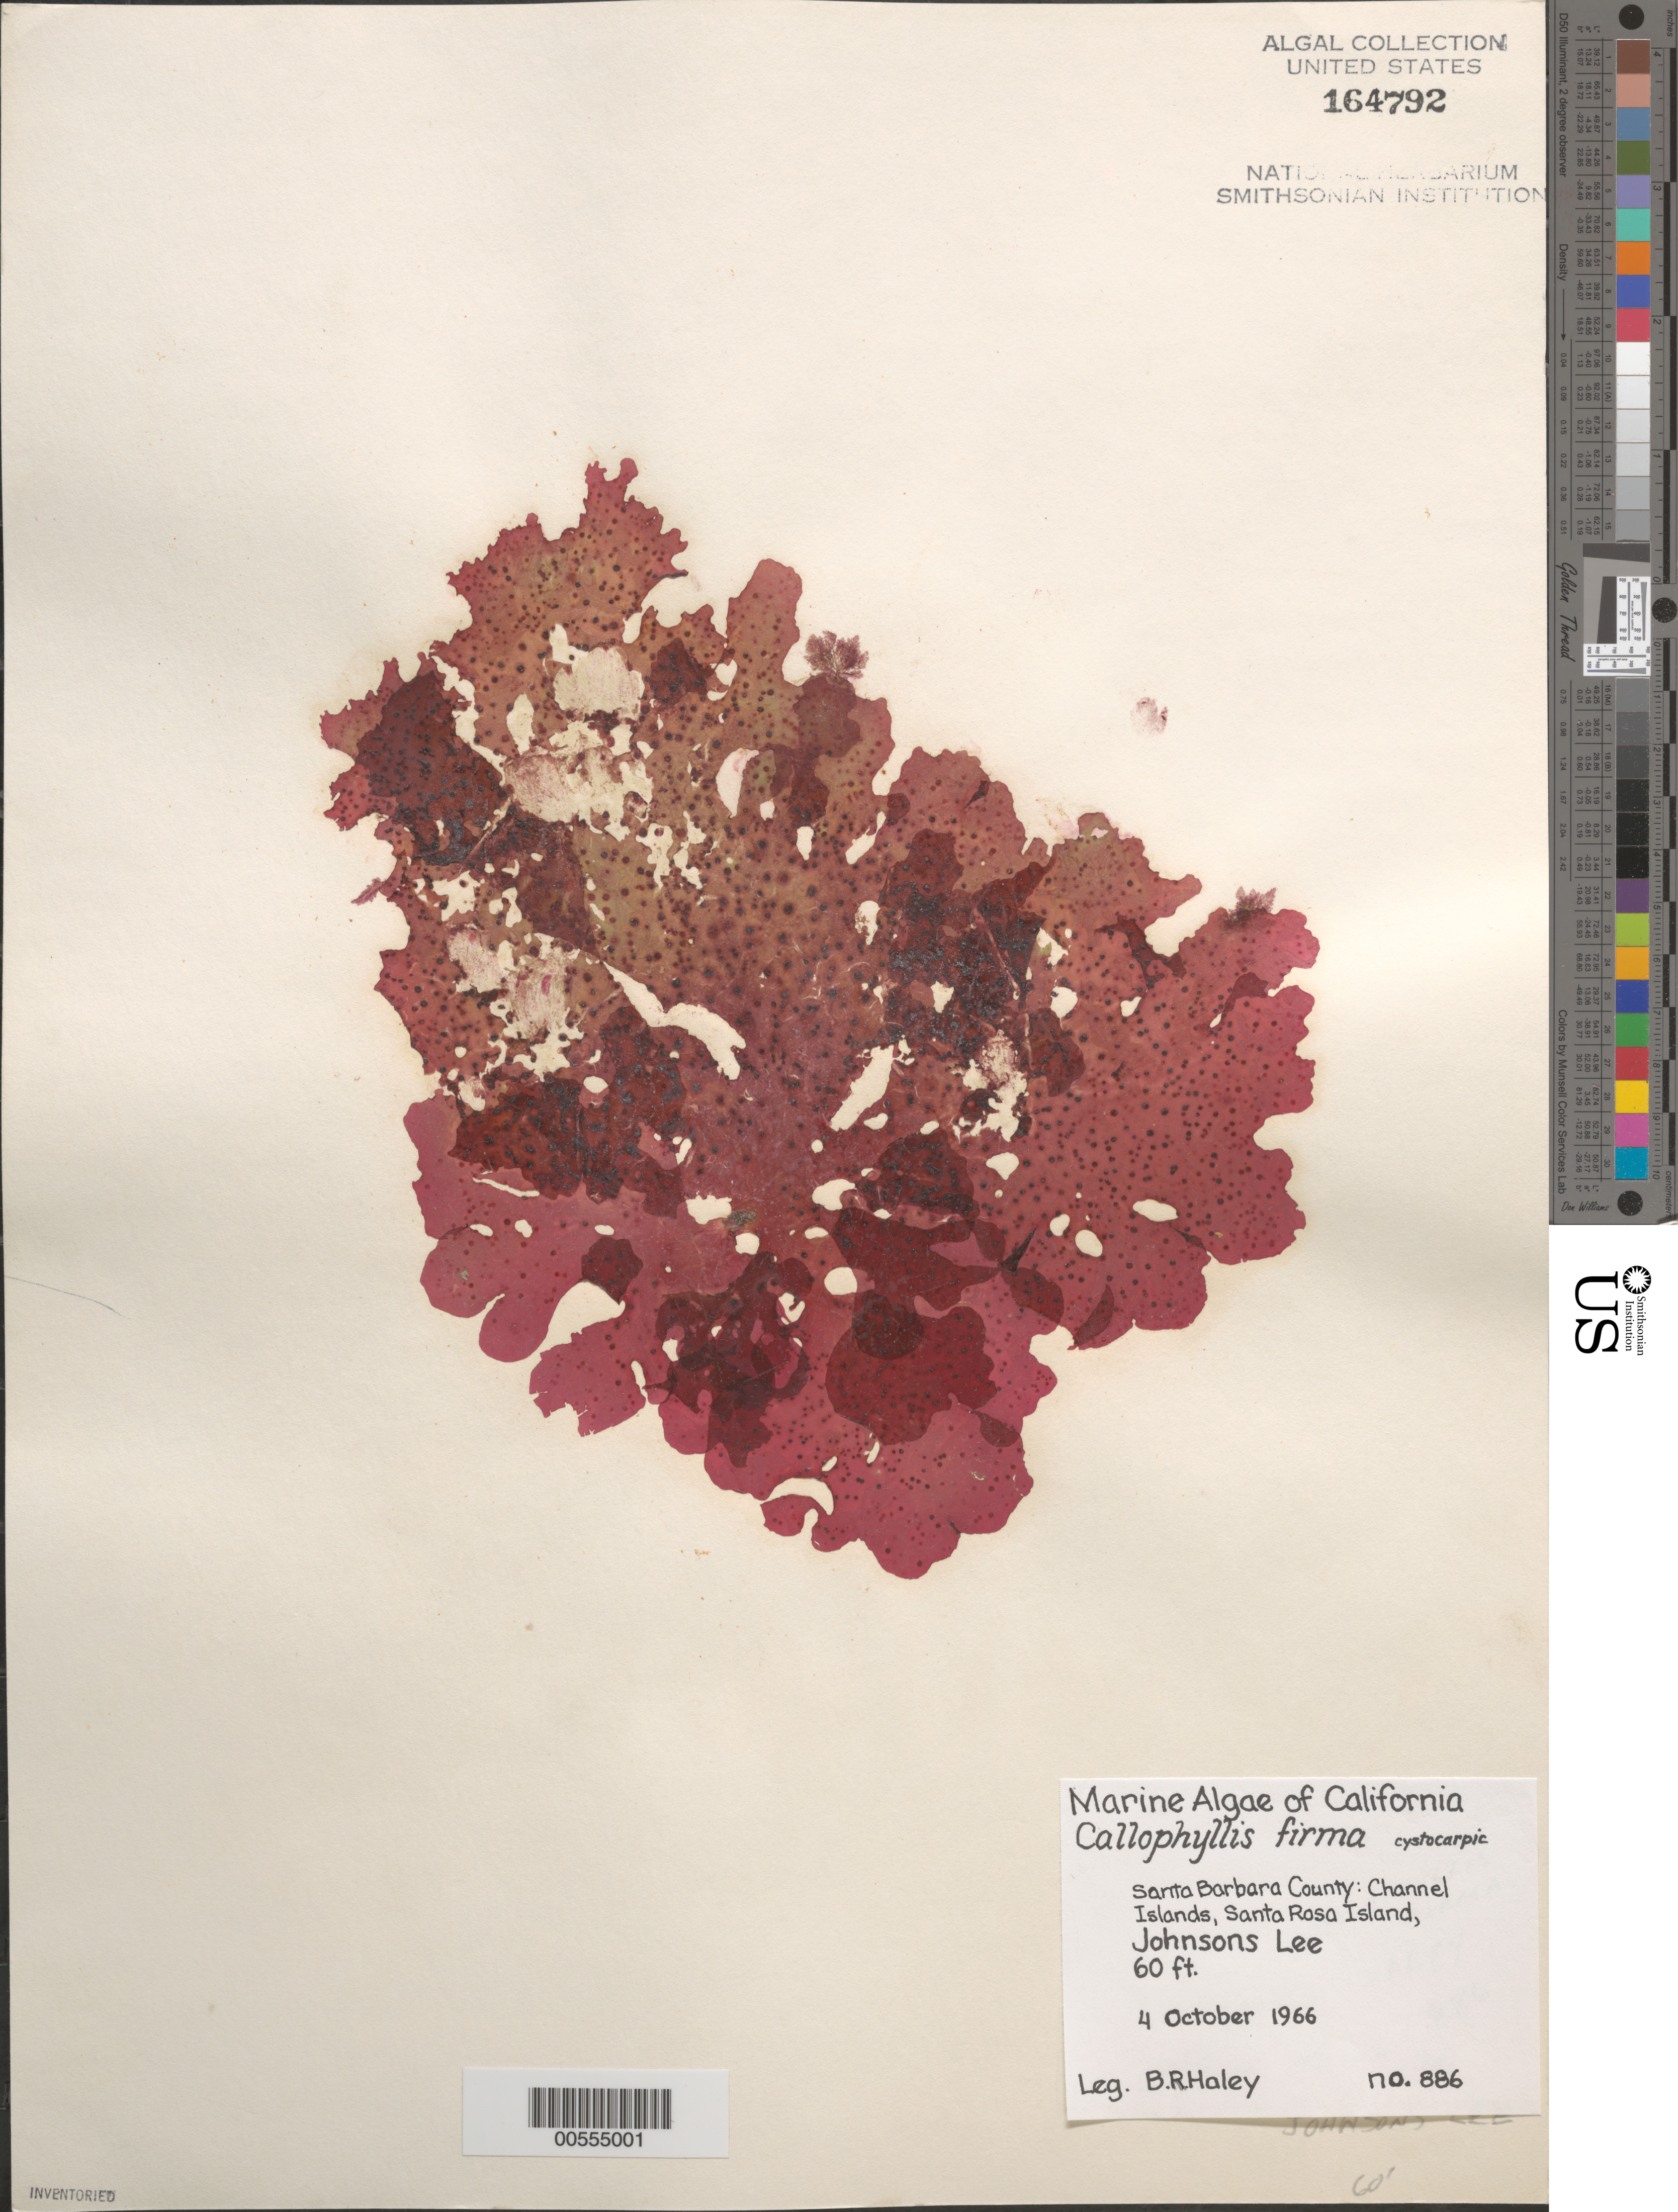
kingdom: Plantae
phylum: Rhodophyta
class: Florideophyceae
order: Gigartinales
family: Kallymeniaceae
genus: Salishia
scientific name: Salishia firma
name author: (Kylin) Clarkston & G.W. Saunders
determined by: Algae name updating Project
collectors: B. Haley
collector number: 886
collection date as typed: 04 Oct 1966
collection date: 1966-10-04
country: United States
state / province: California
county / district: Santa Barbara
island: Santa Rosa Island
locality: Johnson's Lee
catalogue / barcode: US 164792